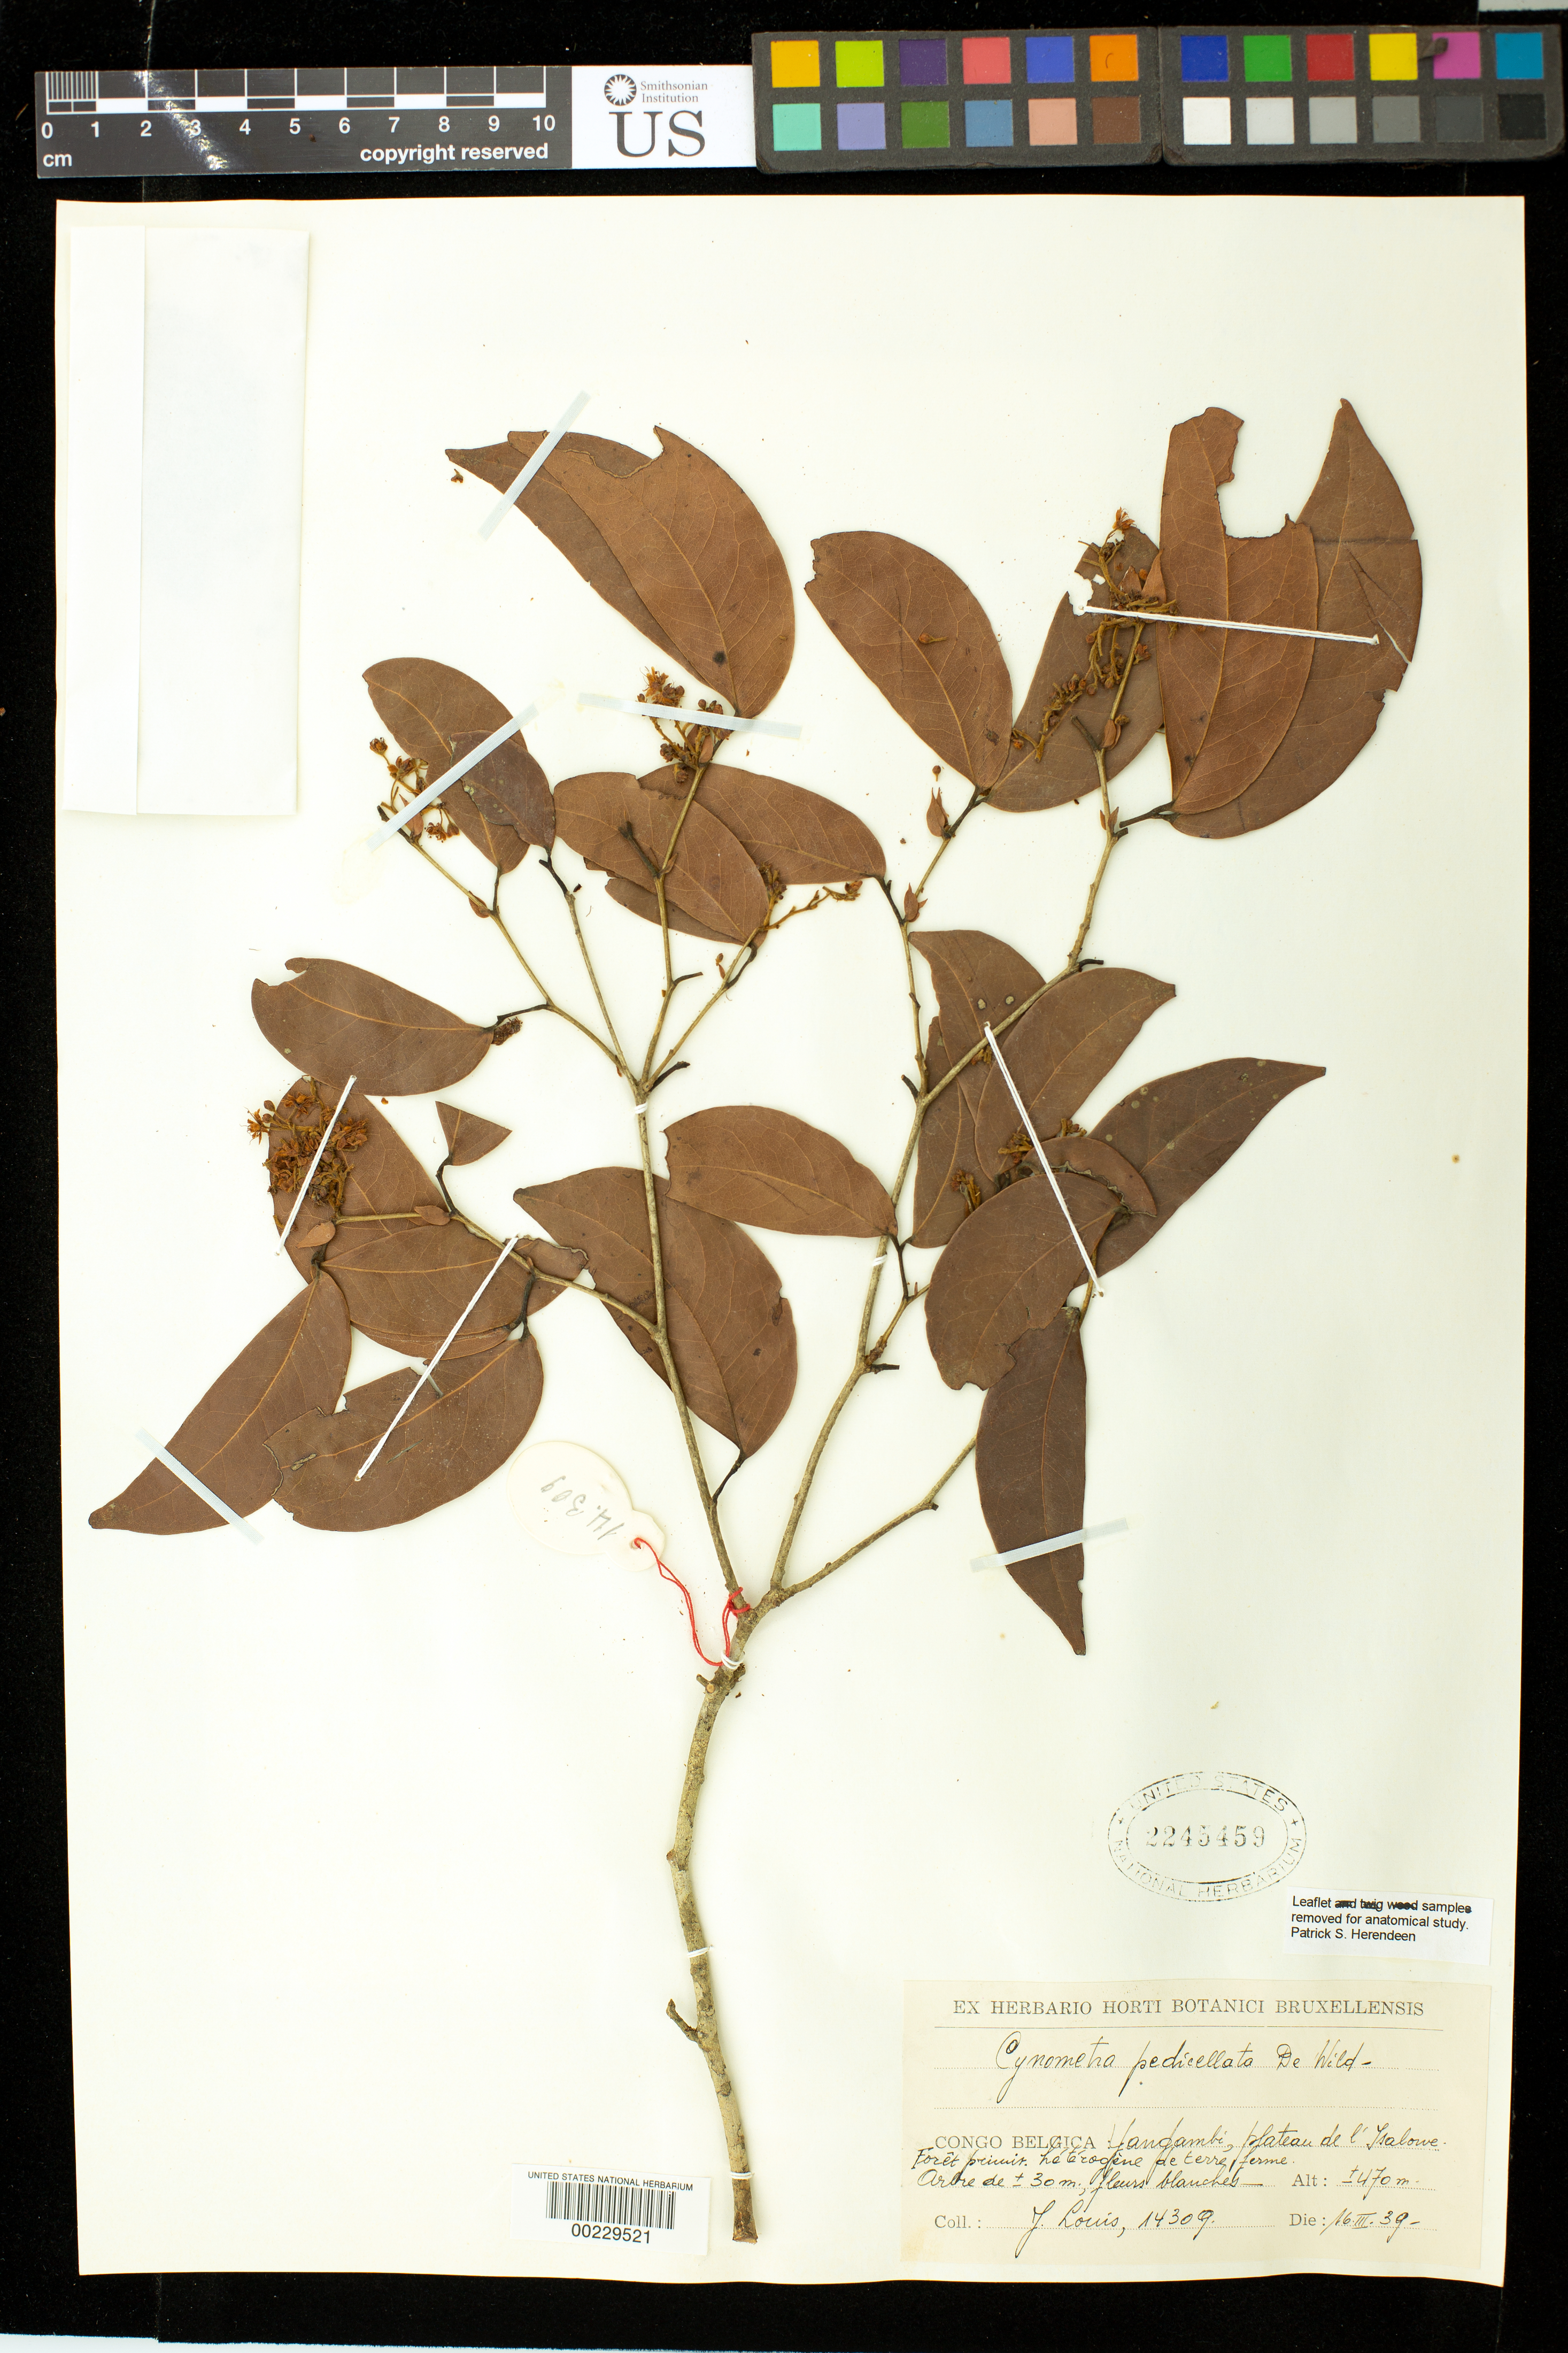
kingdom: Plantae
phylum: Tracheophyta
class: Magnoliopsida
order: Fabales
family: Fabaceae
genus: Cynometra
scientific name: Cynometra pedicellata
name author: De Wild.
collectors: J. Louis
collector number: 14309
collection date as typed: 16 Mar 1939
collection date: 1939-03-16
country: Congo, Democratic Republic of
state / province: Tshopo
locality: Yangambi, plateau of l'isalowe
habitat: Primitive forest; terra firme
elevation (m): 470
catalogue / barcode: US 2245459